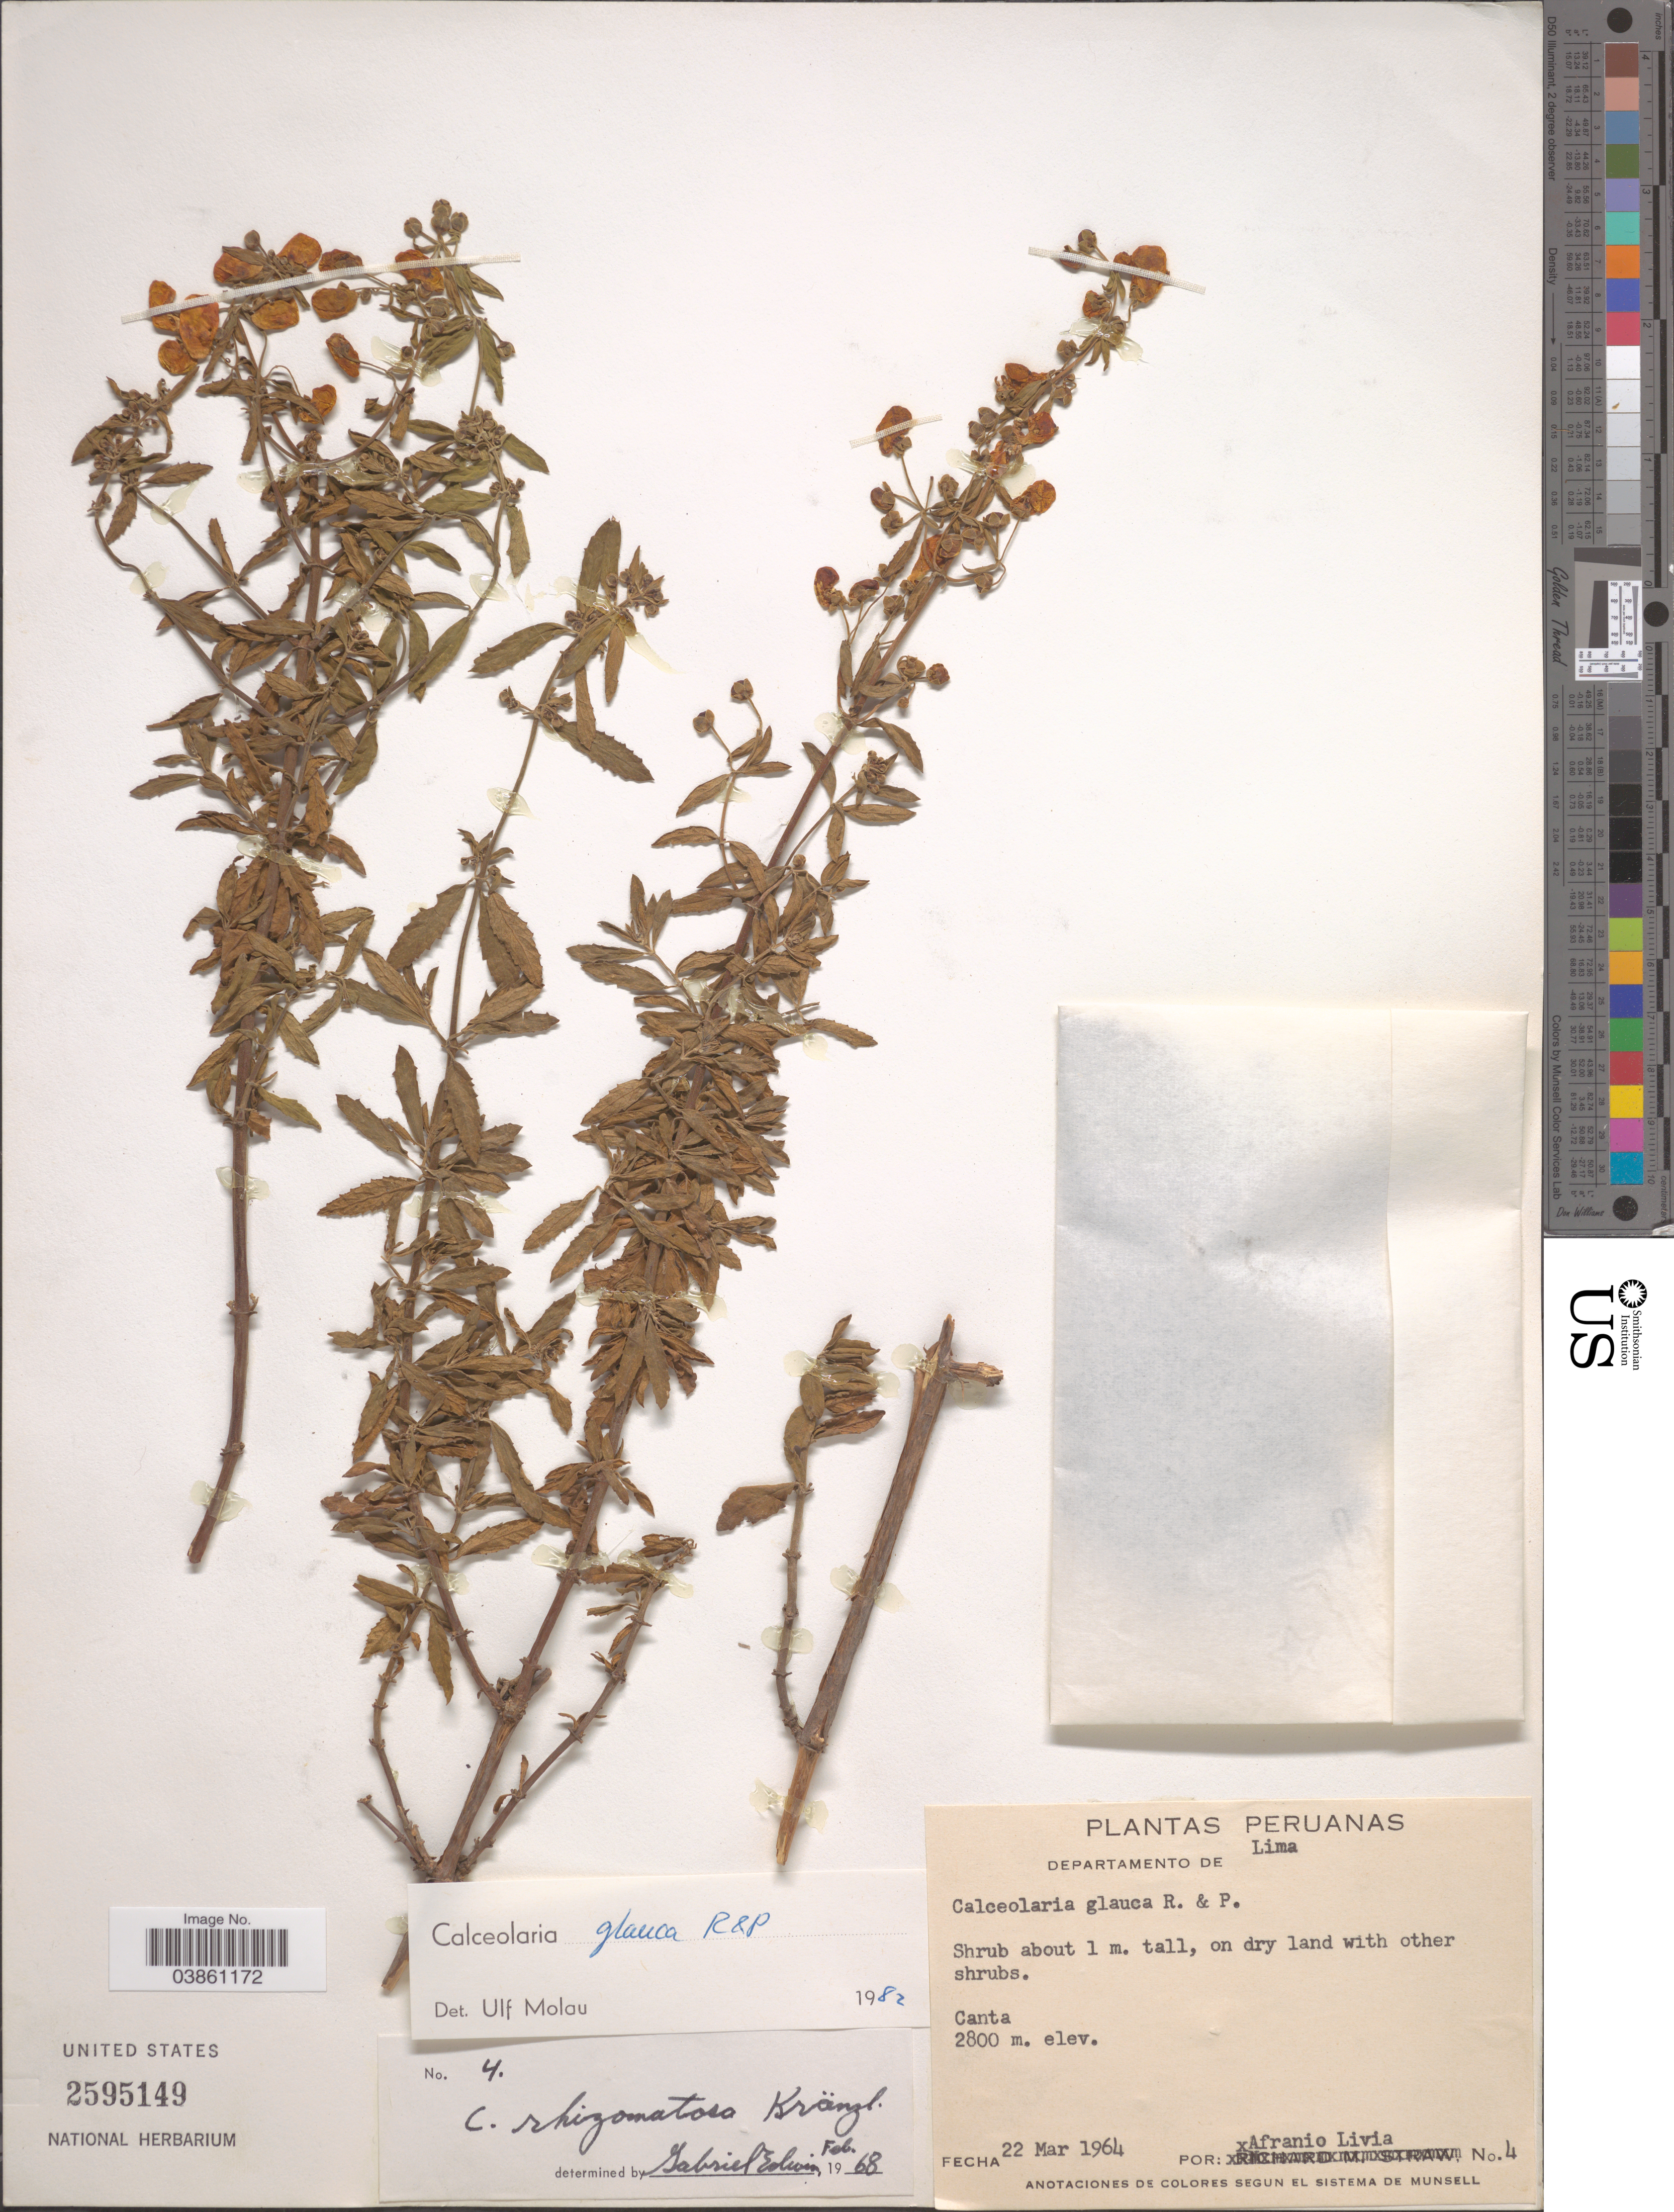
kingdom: Plantae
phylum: Tracheophyta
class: Magnoliopsida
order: Lamiales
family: Calceolariaceae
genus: Calceolaria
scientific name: Calceolaria glauca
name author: Ruiz & Pav.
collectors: A. Livia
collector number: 4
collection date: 1964-03-22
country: Peru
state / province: Lima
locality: Departamento de Lima. Canta.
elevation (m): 2800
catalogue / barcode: US 2595149